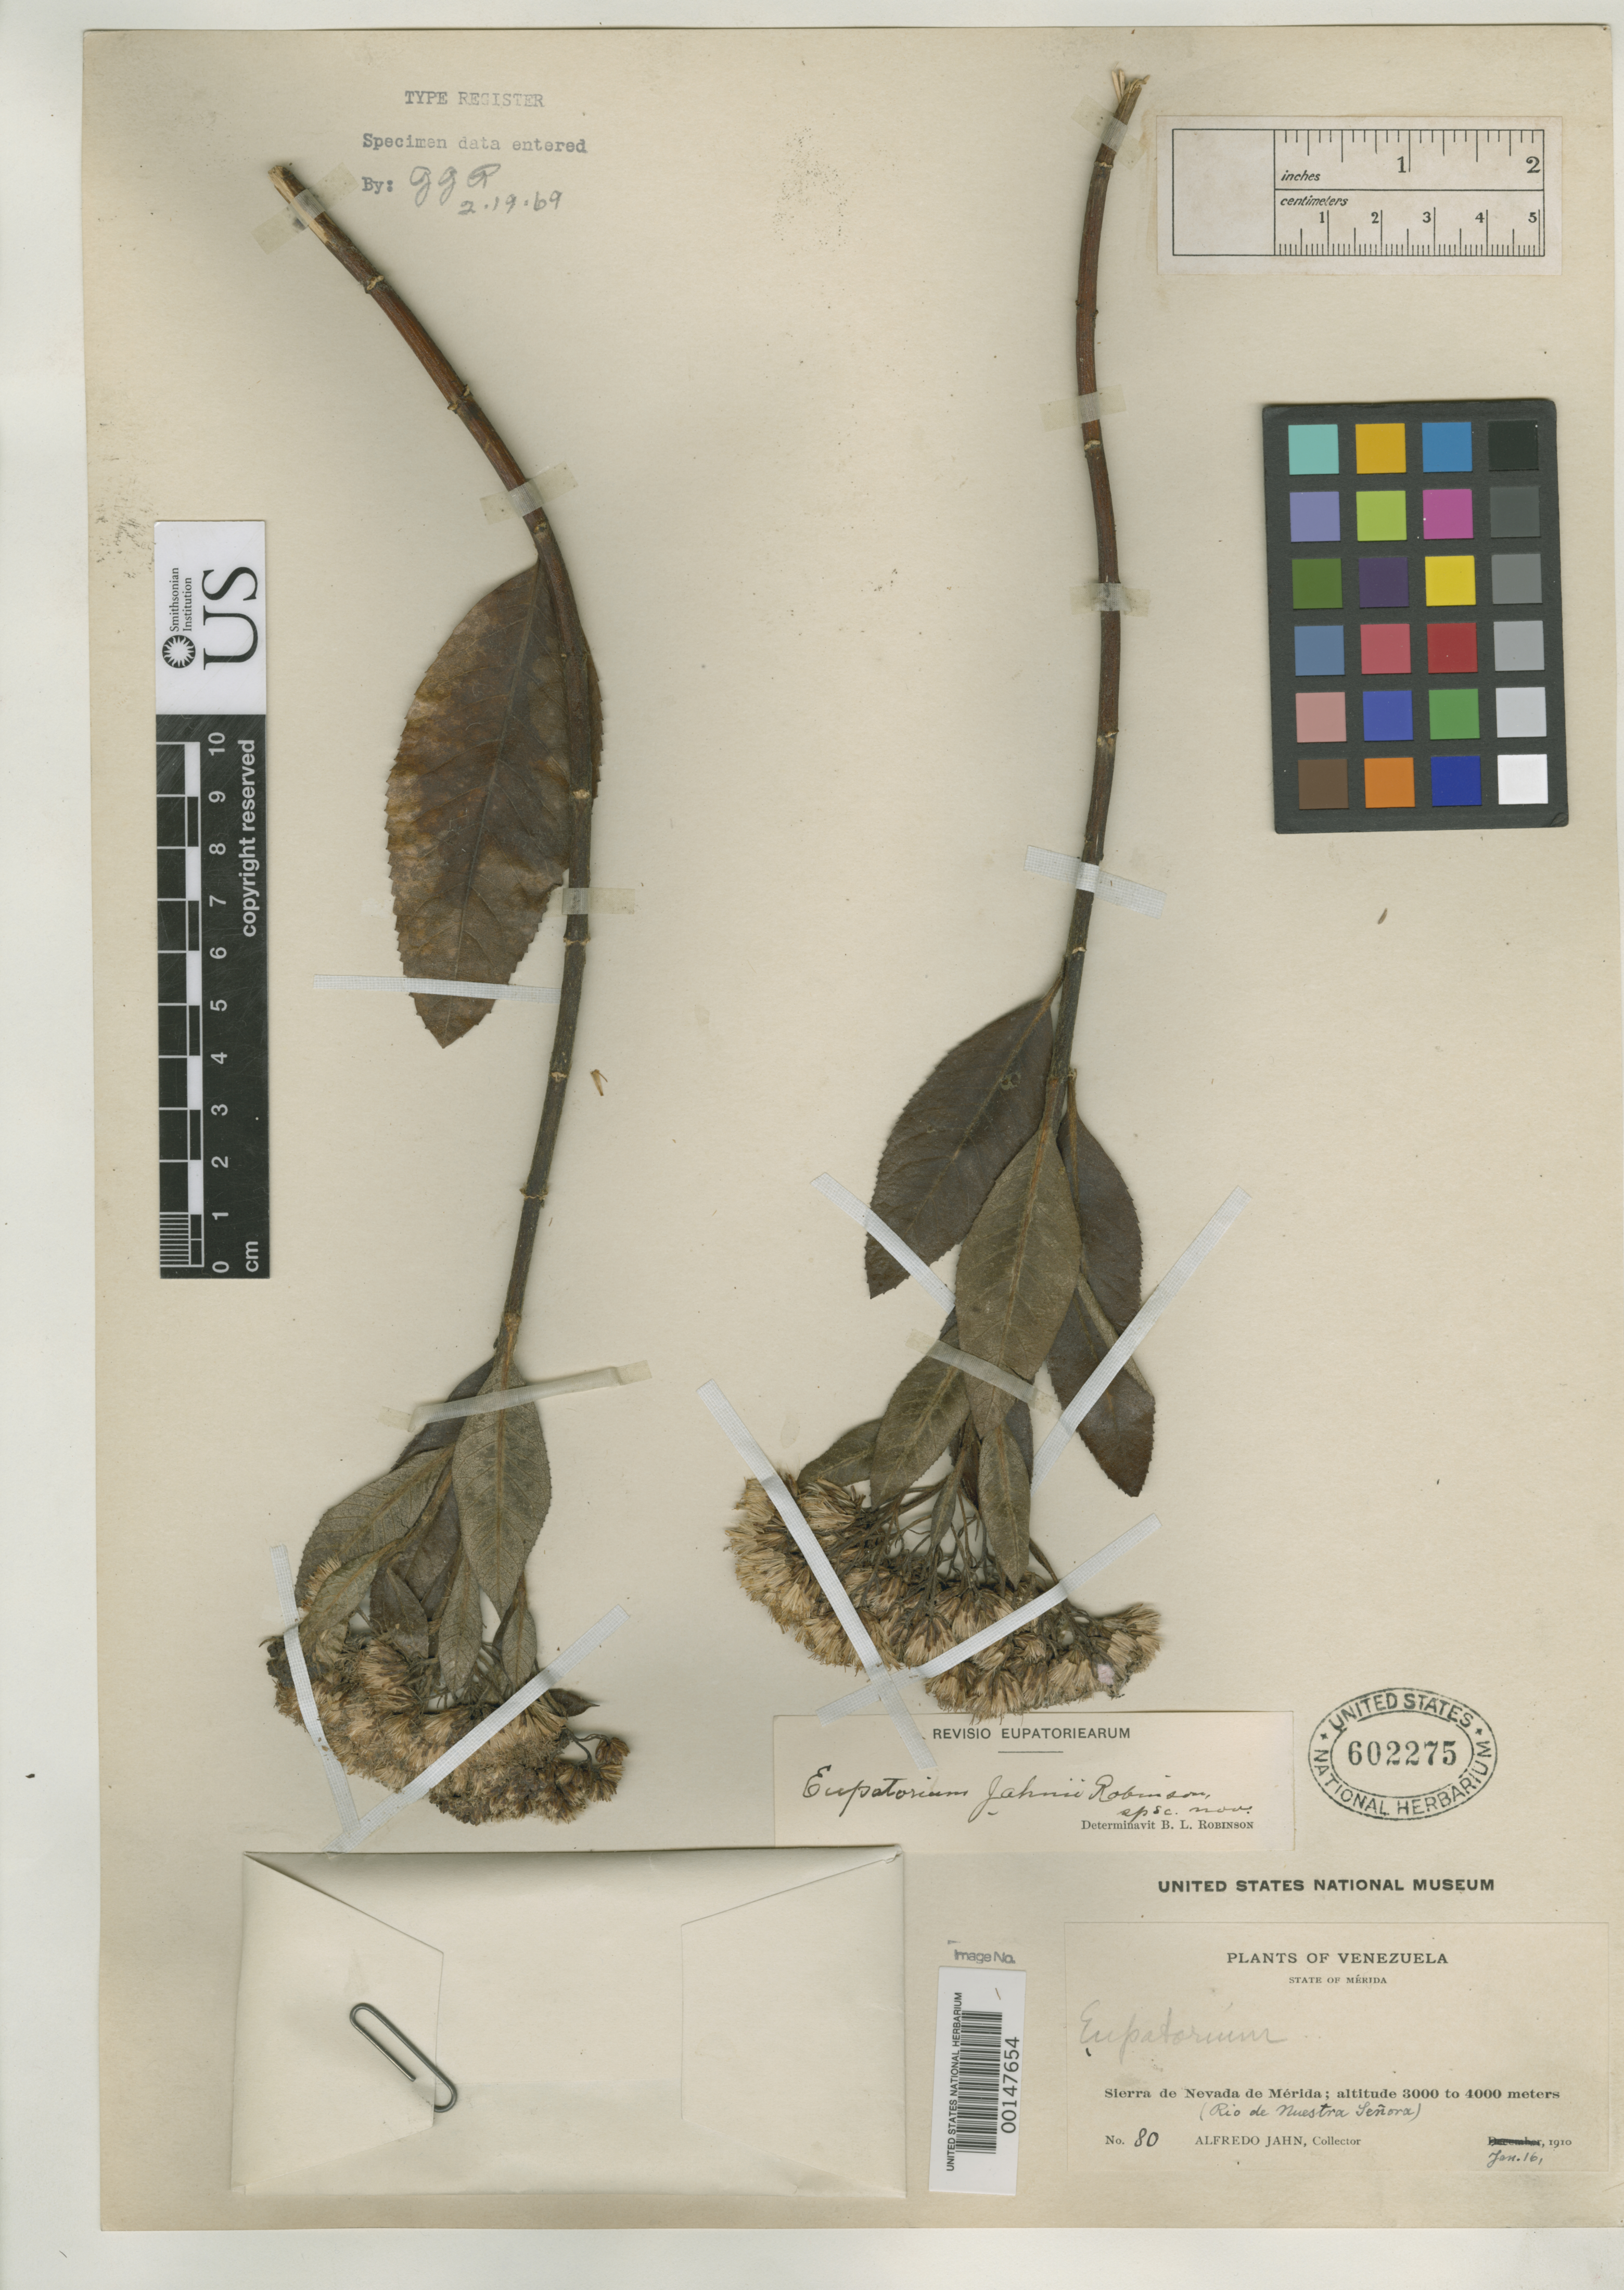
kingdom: Plantae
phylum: Tracheophyta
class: Magnoliopsida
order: Asterales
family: Asteraceae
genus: Eupatorium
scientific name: Eupatorium jahnii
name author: B.L. Rob.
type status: Holotype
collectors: A. Jahn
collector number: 80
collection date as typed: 16 Jan 1910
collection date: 1910-01-16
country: Venezuela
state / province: Mérida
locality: Sierra de Nevada de Merida, Rio Nuestra Senora.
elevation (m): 3000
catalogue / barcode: US 602275